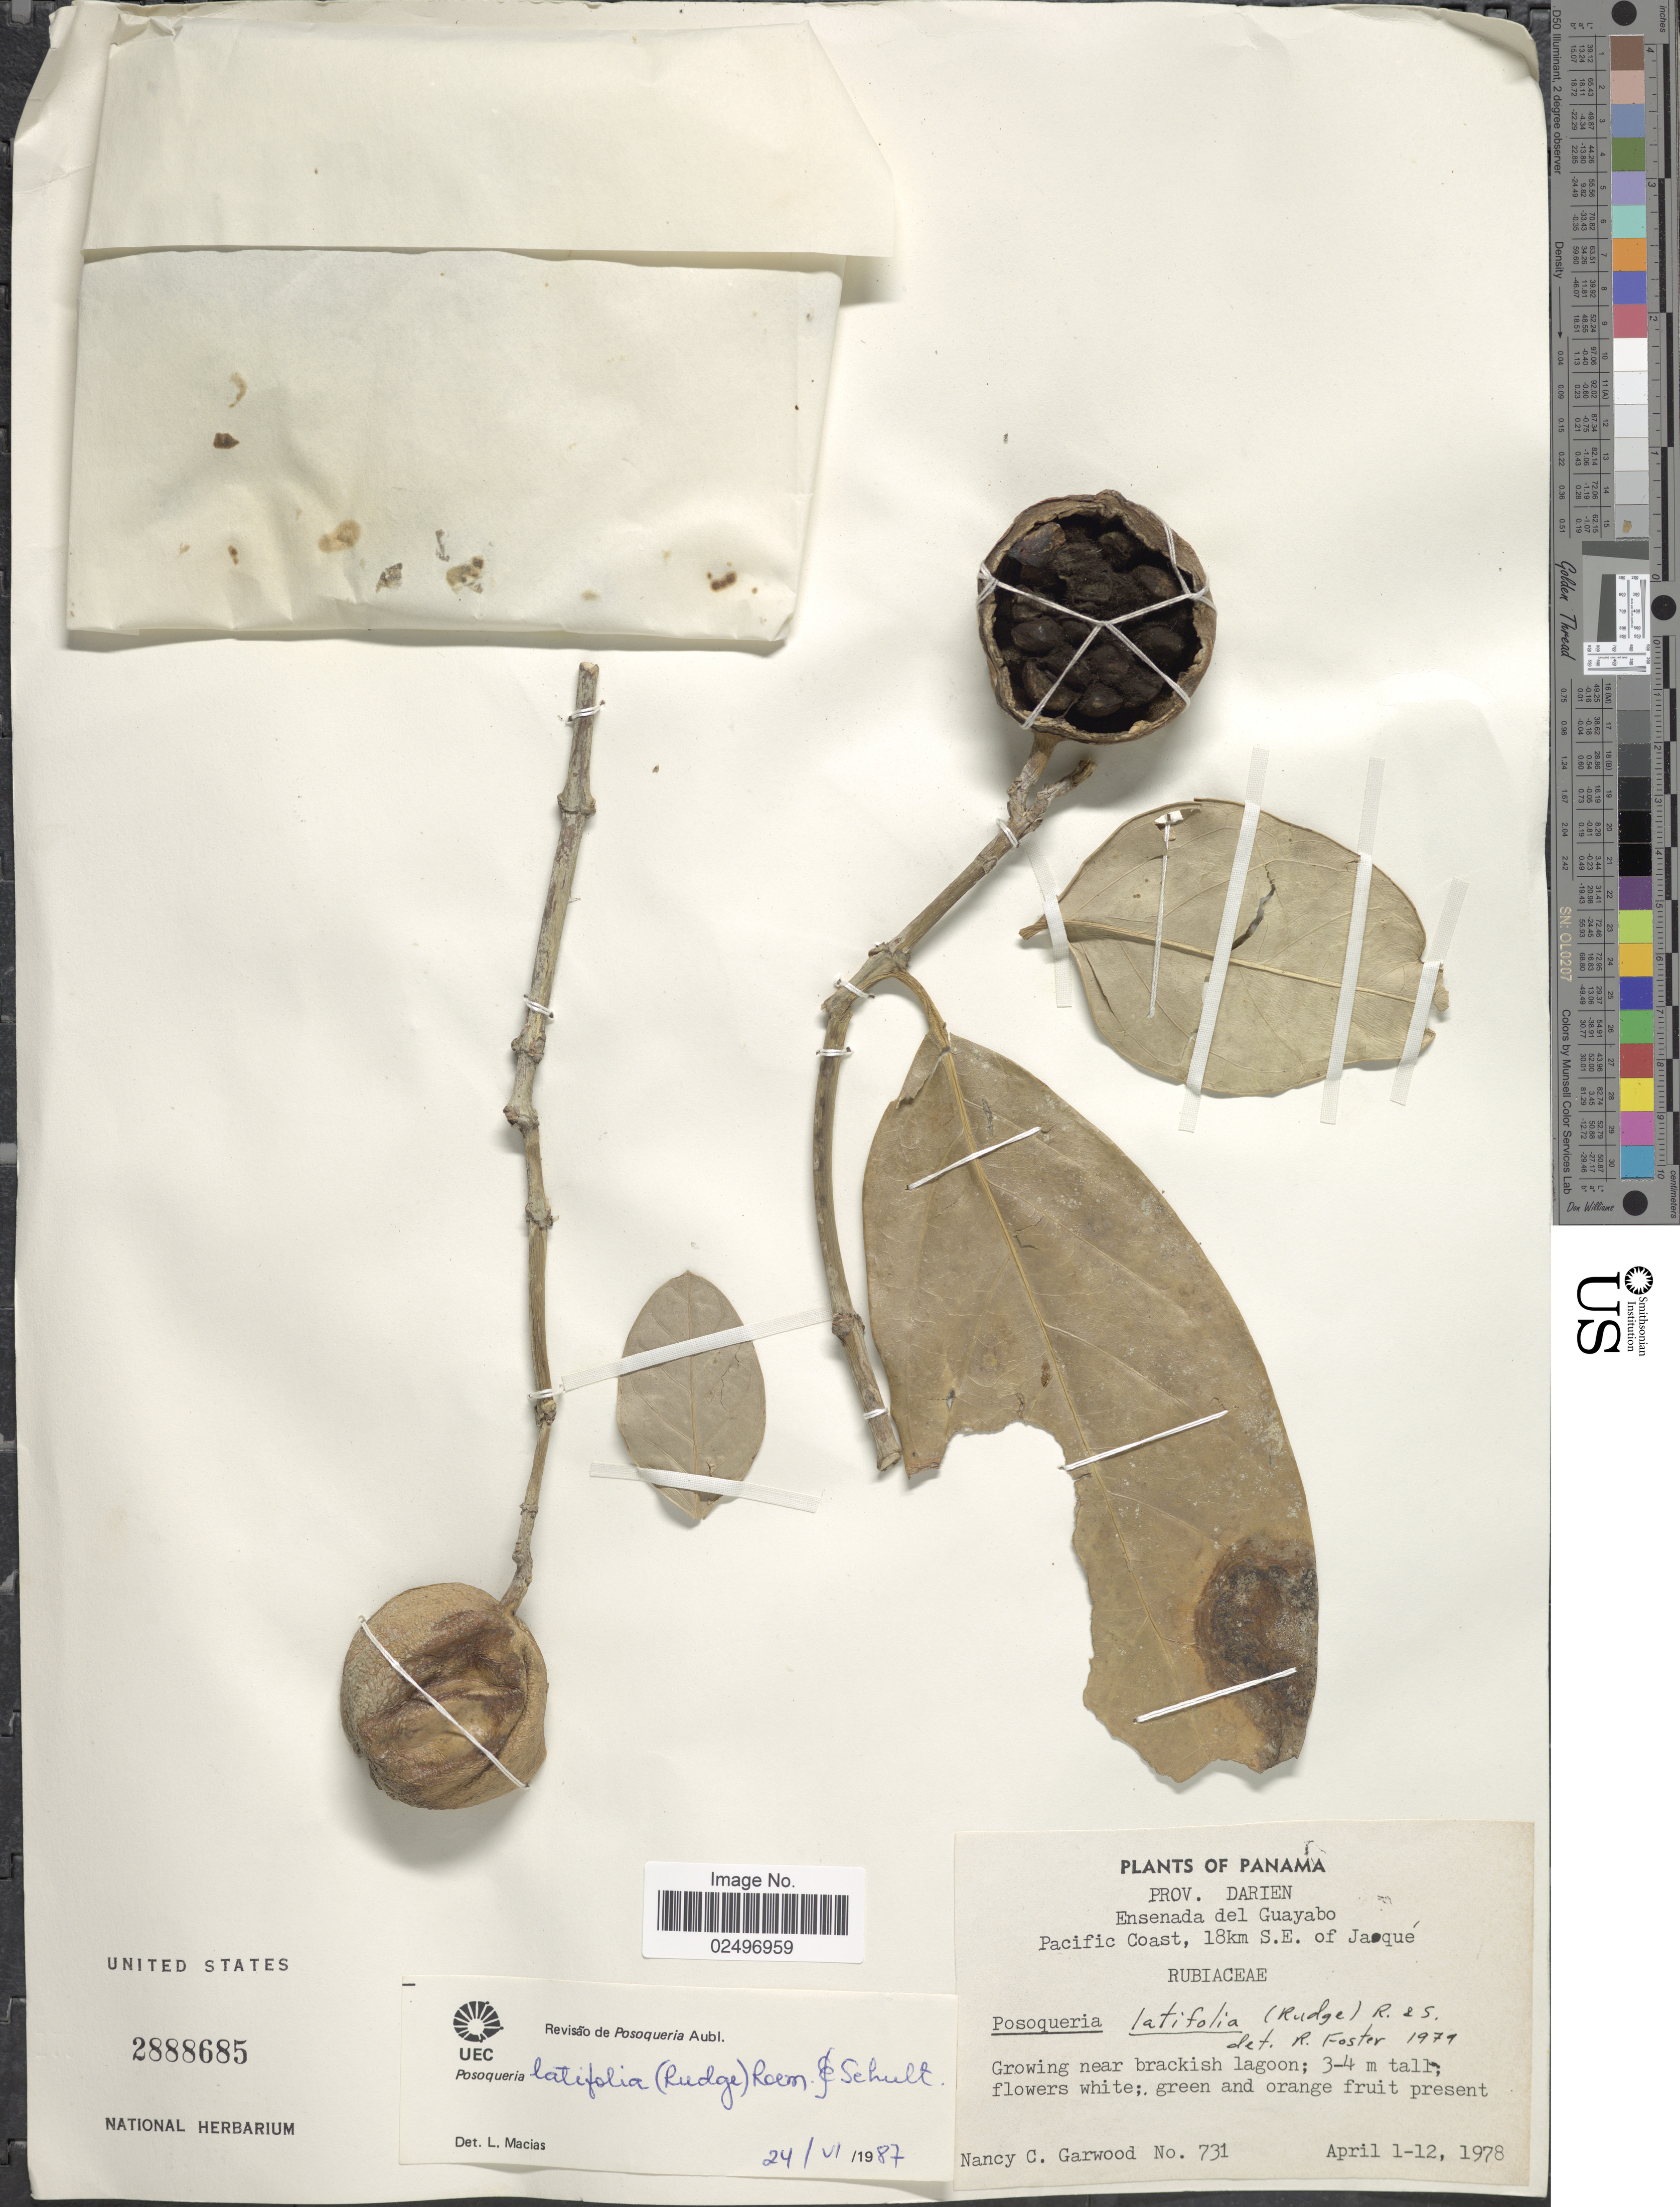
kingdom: Plantae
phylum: Tracheophyta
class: Magnoliopsida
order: Gentianales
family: Rubiaceae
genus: Posoqueria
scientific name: Posoqueria latifolia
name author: (Rudge) Roem. & Schult.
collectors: N. C. Garwood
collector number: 731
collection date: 1978-04-01/1978-04-12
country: Panama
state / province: Darién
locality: Ensenada del Guayabo, Pacific Coast, 18km S.E. of Jaqué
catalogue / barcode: US 2888685